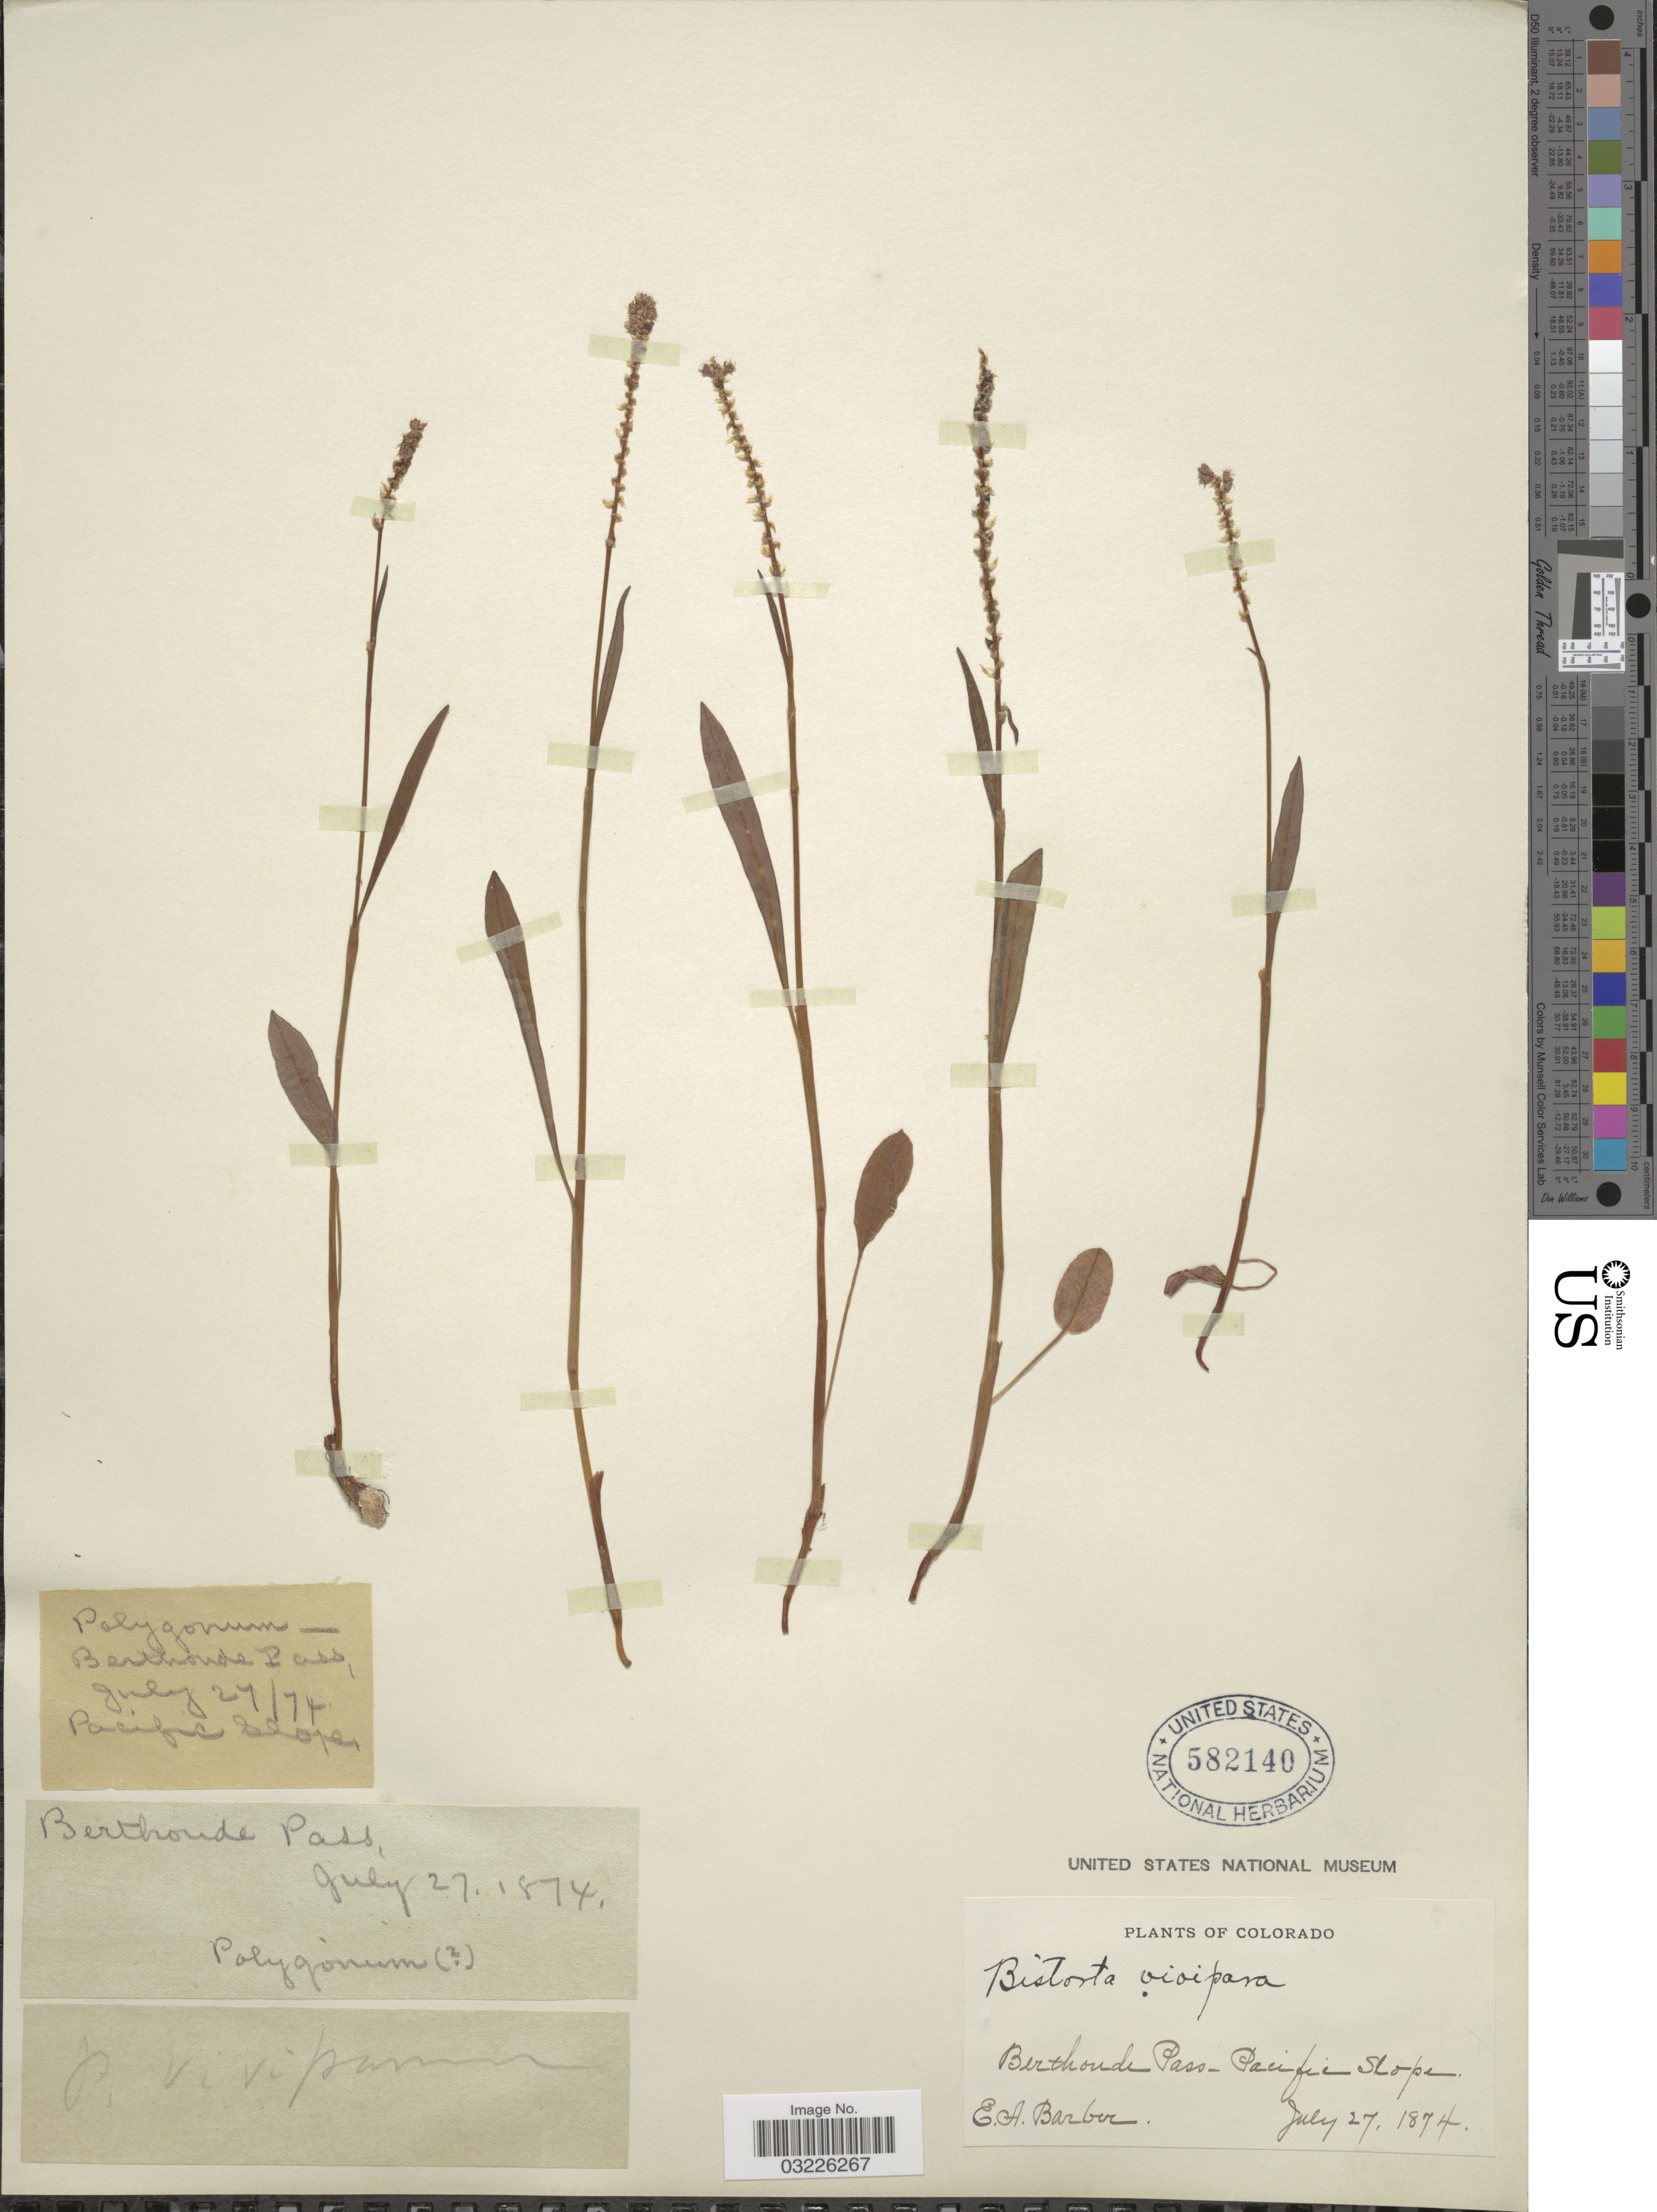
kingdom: Plantae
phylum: Tracheophyta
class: Magnoliopsida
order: Caryophyllales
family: Polygonaceae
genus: Bistorta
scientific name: Bistorta vivipara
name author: (L.) Delarbre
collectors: E. Barber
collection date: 1874-07-27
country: United States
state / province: Colorado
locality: Berthoude Pass - Pacific Slope.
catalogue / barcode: US 582140